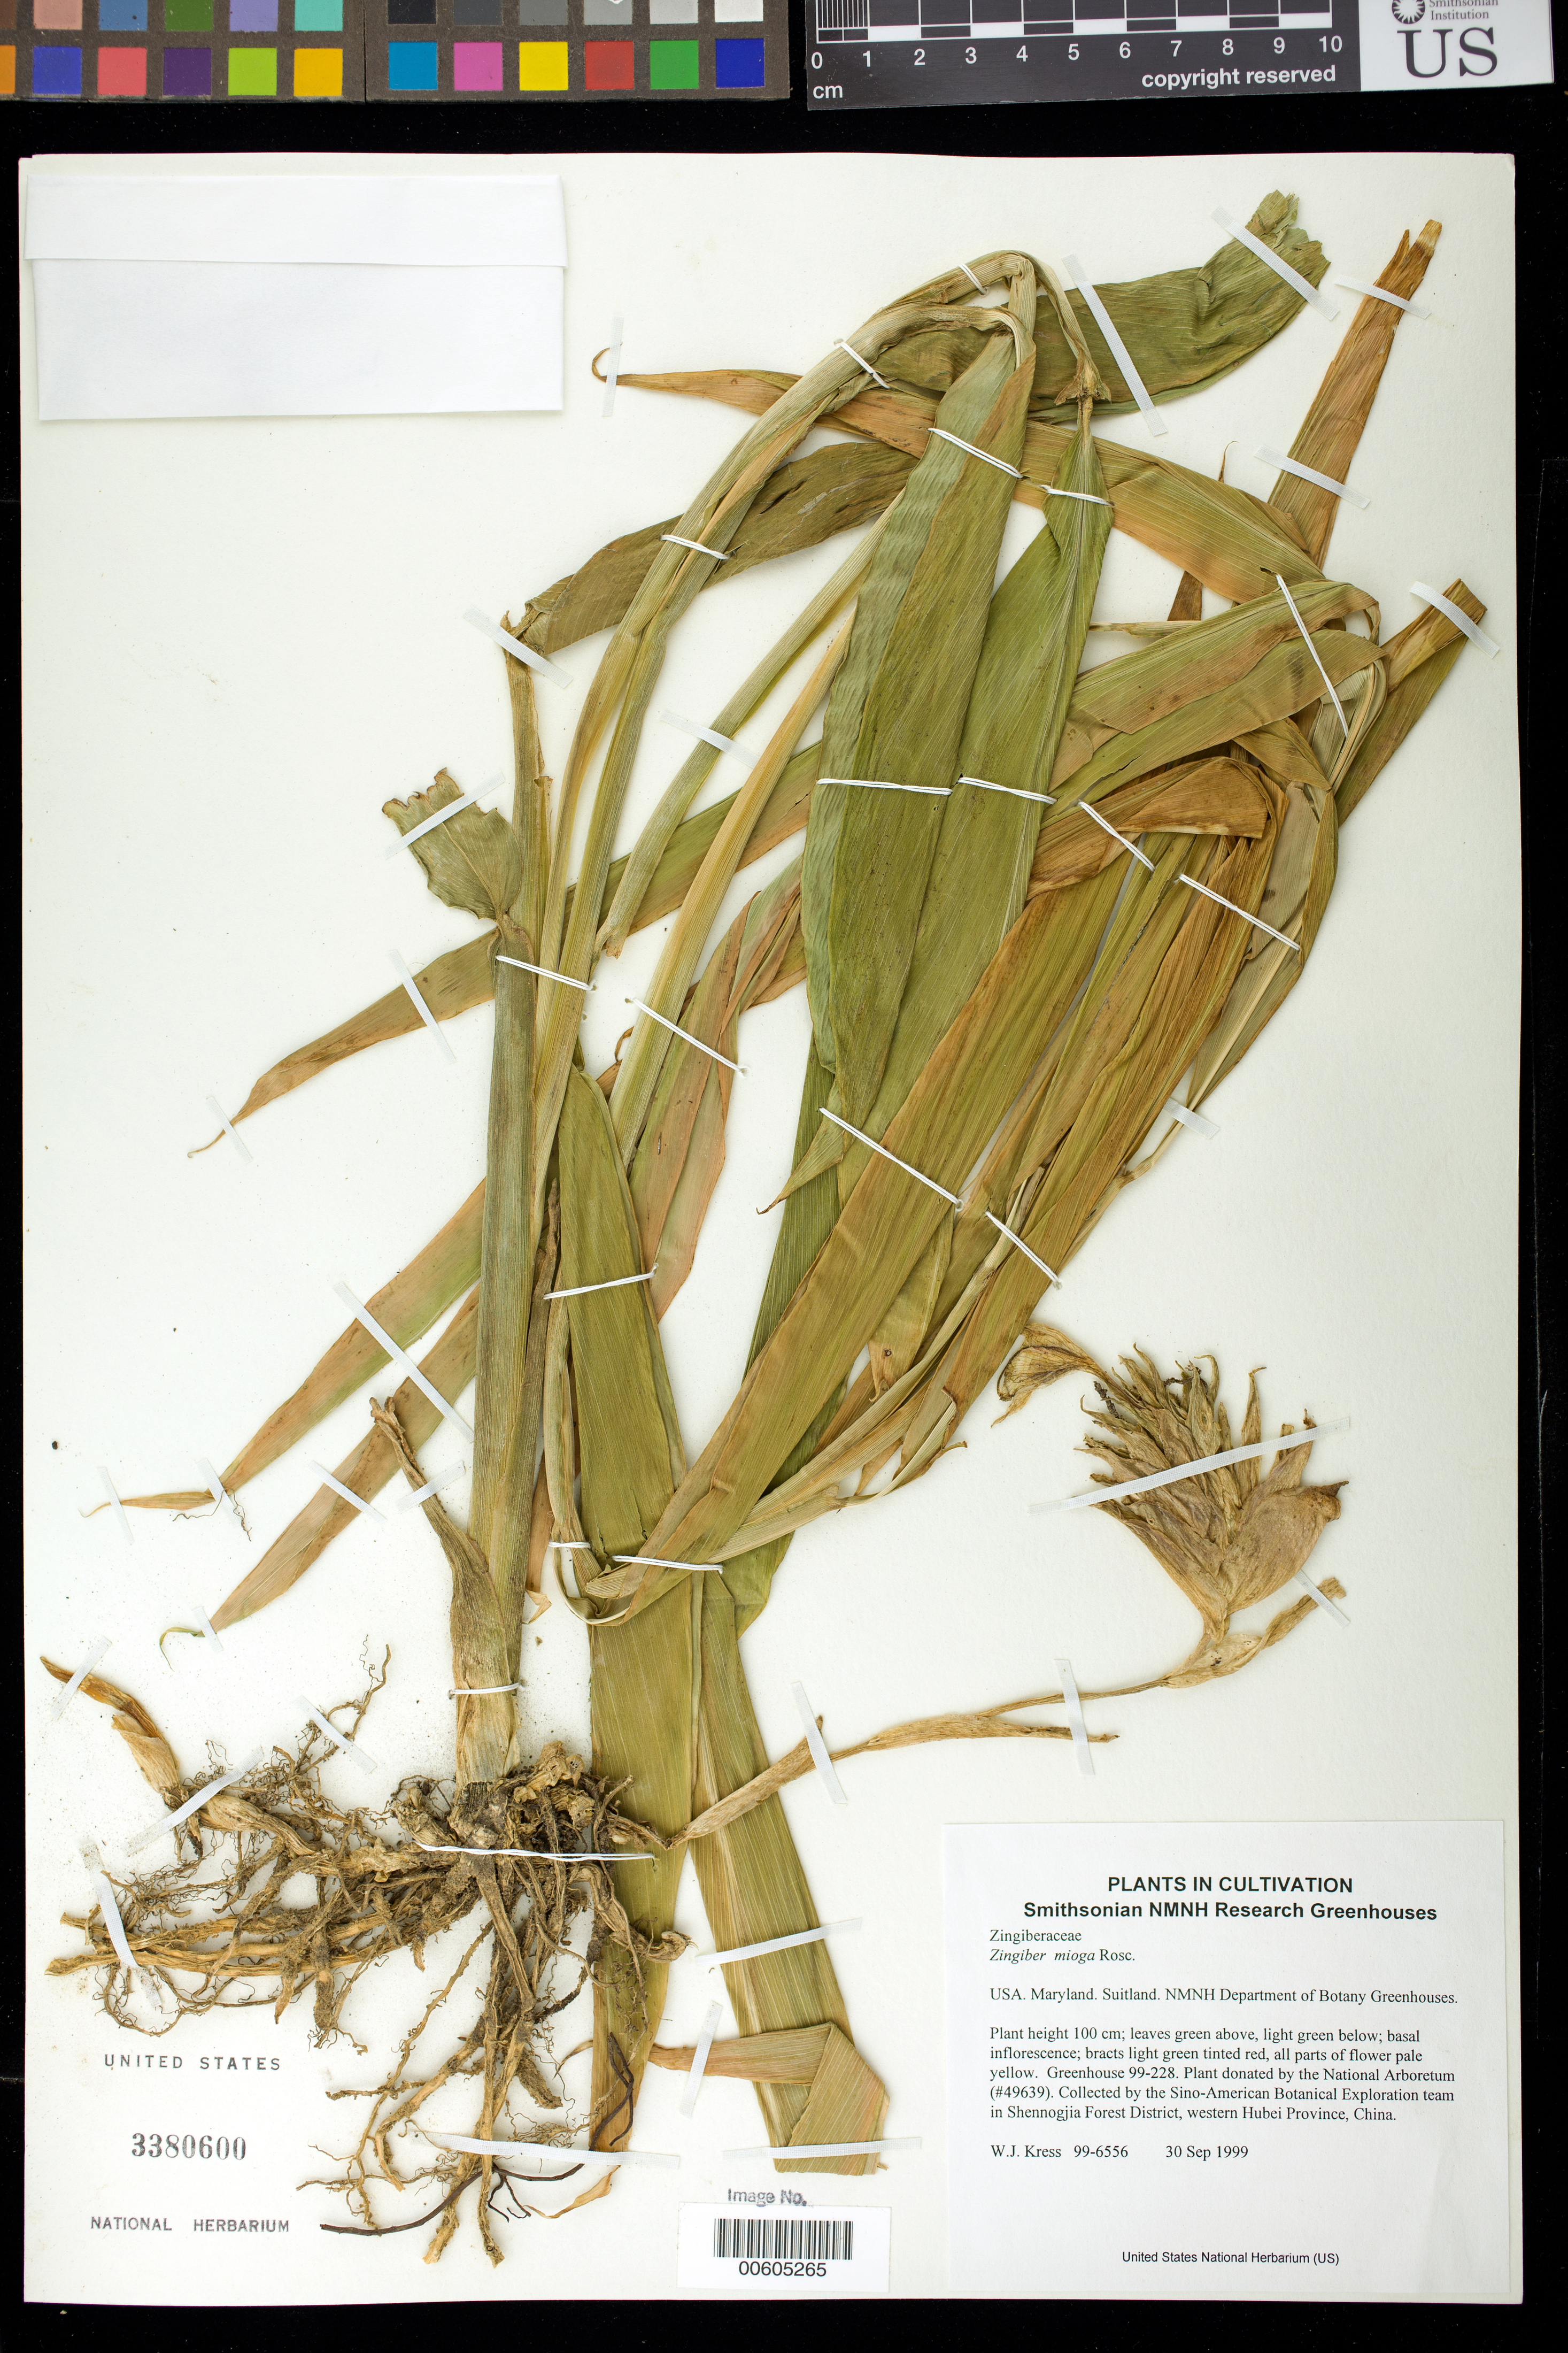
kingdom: Plantae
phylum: Tracheophyta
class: Liliopsida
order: Zingiberales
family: Zingiberaceae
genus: Zingiber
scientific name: Zingiber mioga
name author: (Thunb.) Roscoe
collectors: W. J. Kress & M. Bordelon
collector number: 99-6556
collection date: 1999-09-30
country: United States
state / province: Maryland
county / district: Prince George's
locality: NMNH Botany Research Greenhouses. Suitland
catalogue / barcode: US 3380600